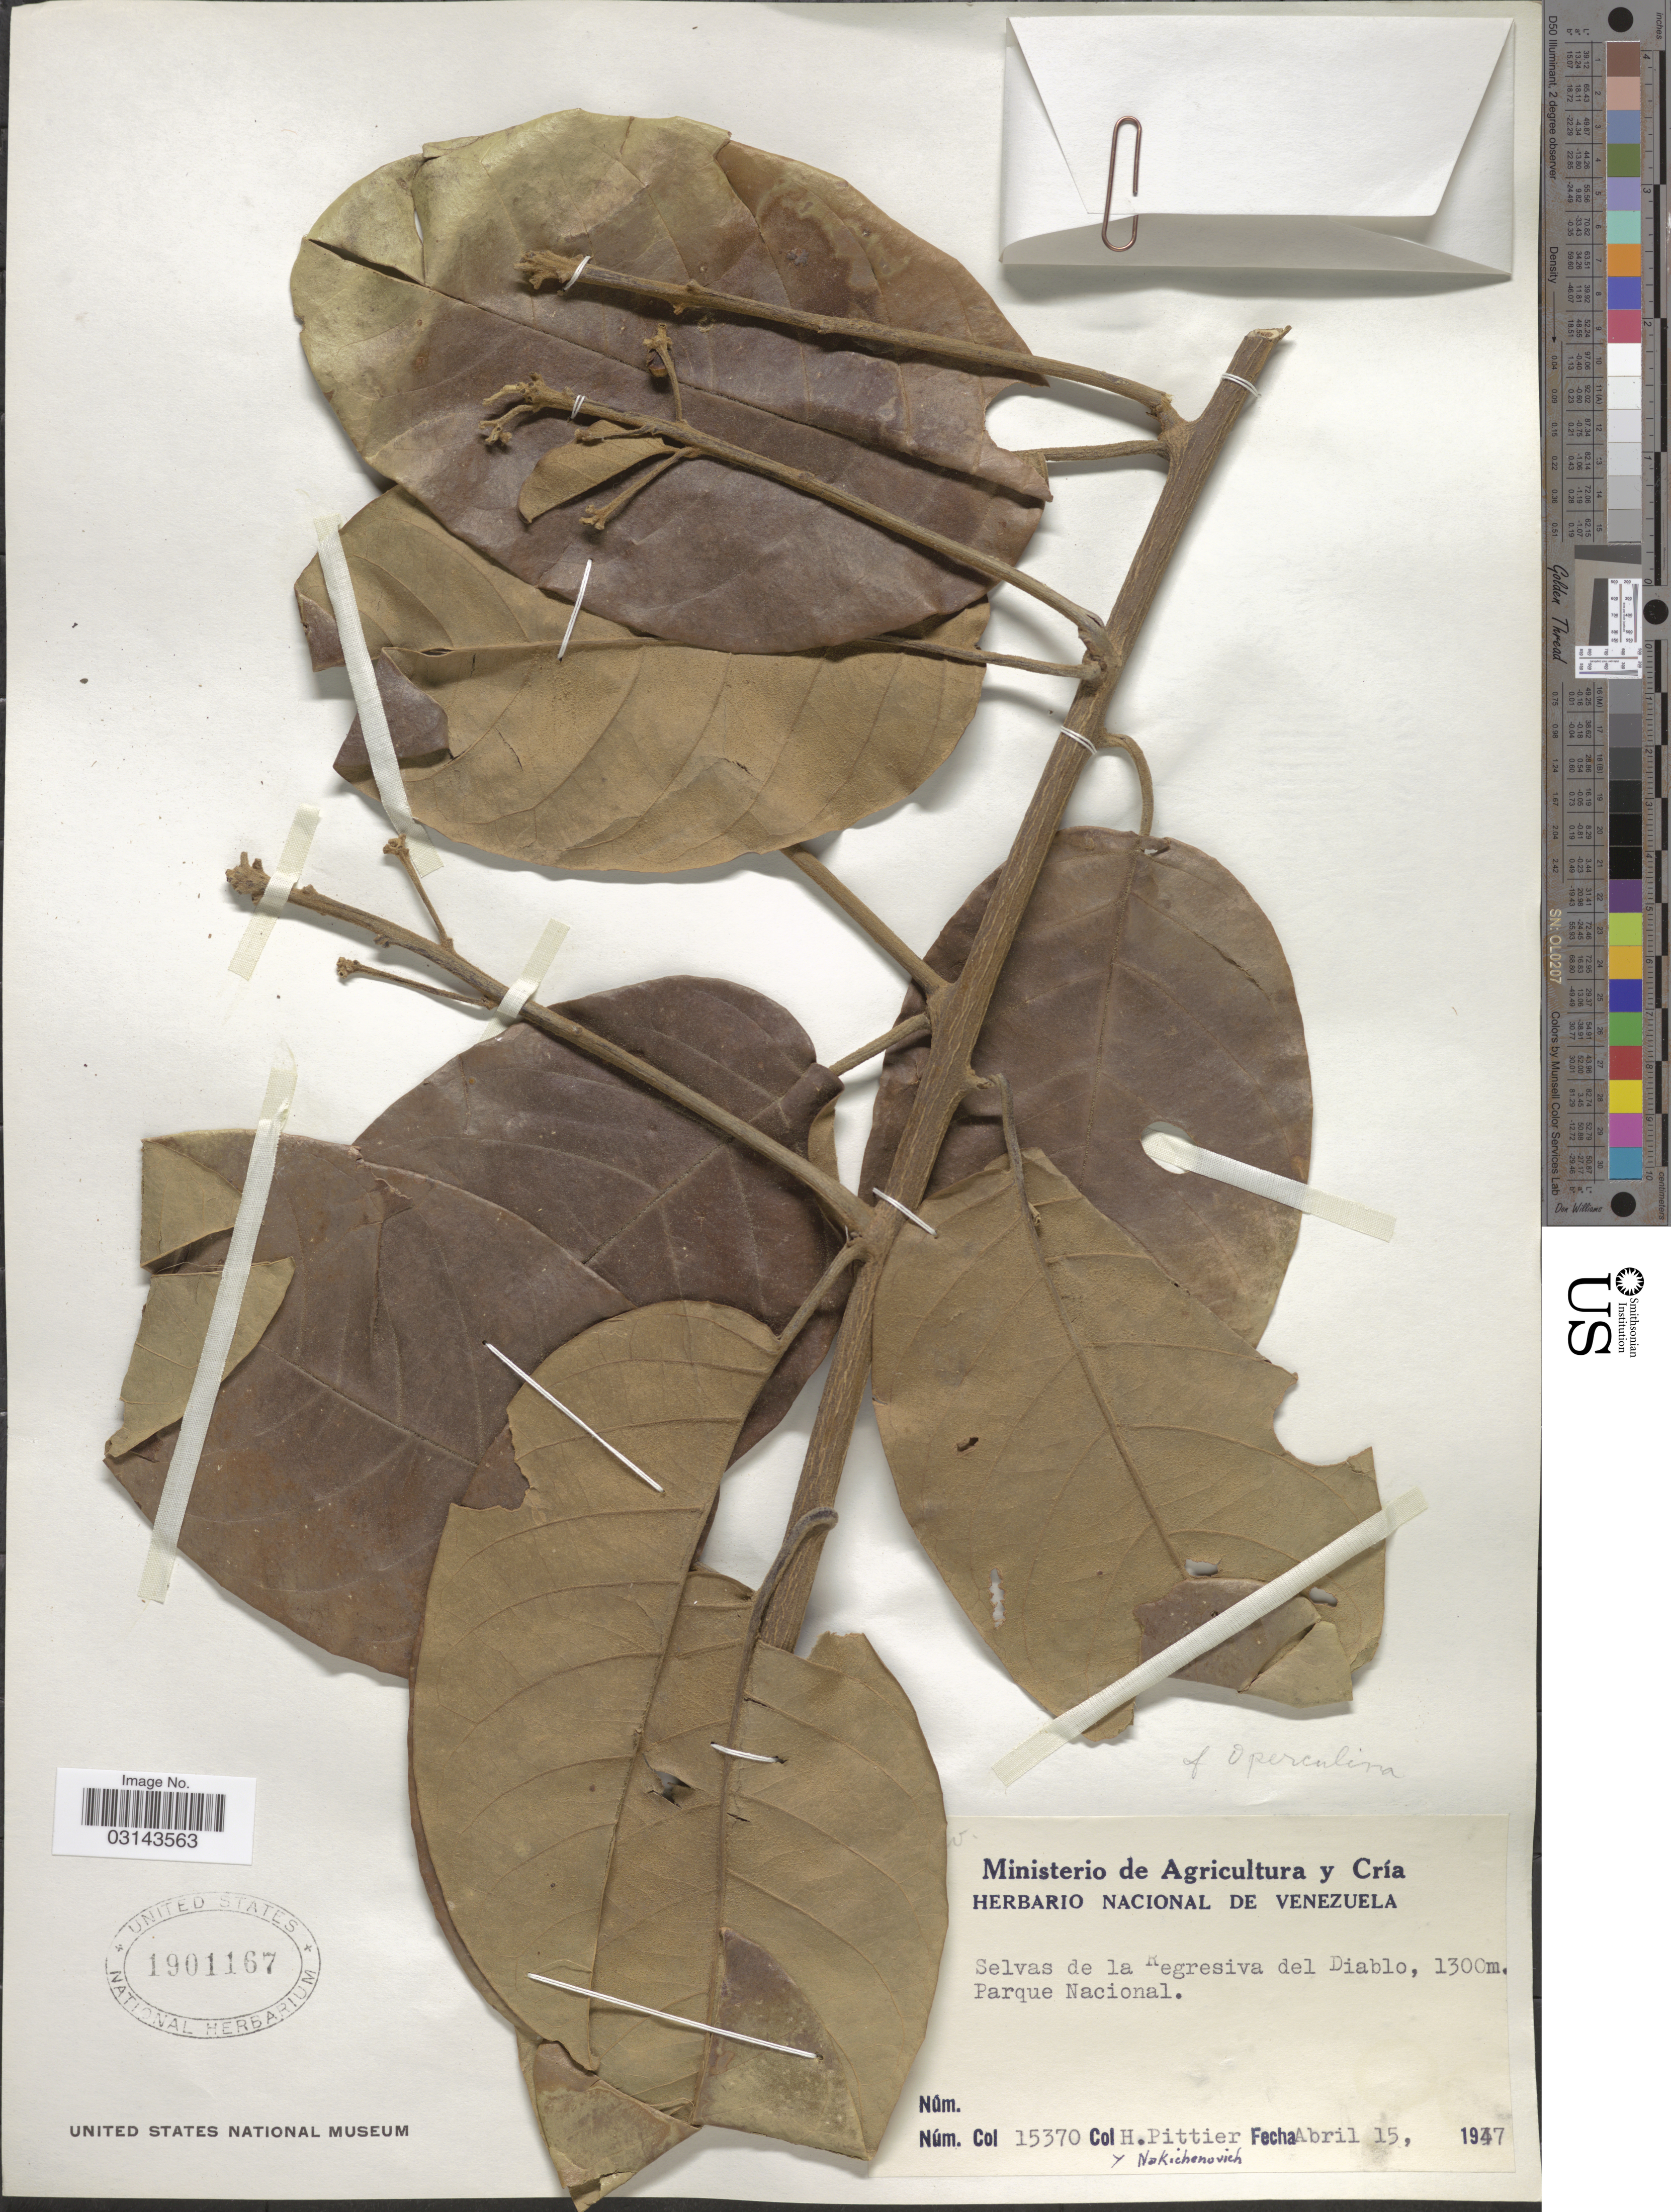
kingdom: Plantae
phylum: Tracheophyta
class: Magnoliopsida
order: Solanales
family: Convolvulaceae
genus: Maripa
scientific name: Maripa passifloroides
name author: Benth. ex Hieron.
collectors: H. F. Pittier & Nakichenovich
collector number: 15370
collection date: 1947-04-15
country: Venezuela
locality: Selvas de la Regresiva del Diablo, Parque Nacional.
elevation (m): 1300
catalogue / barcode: US 1901167